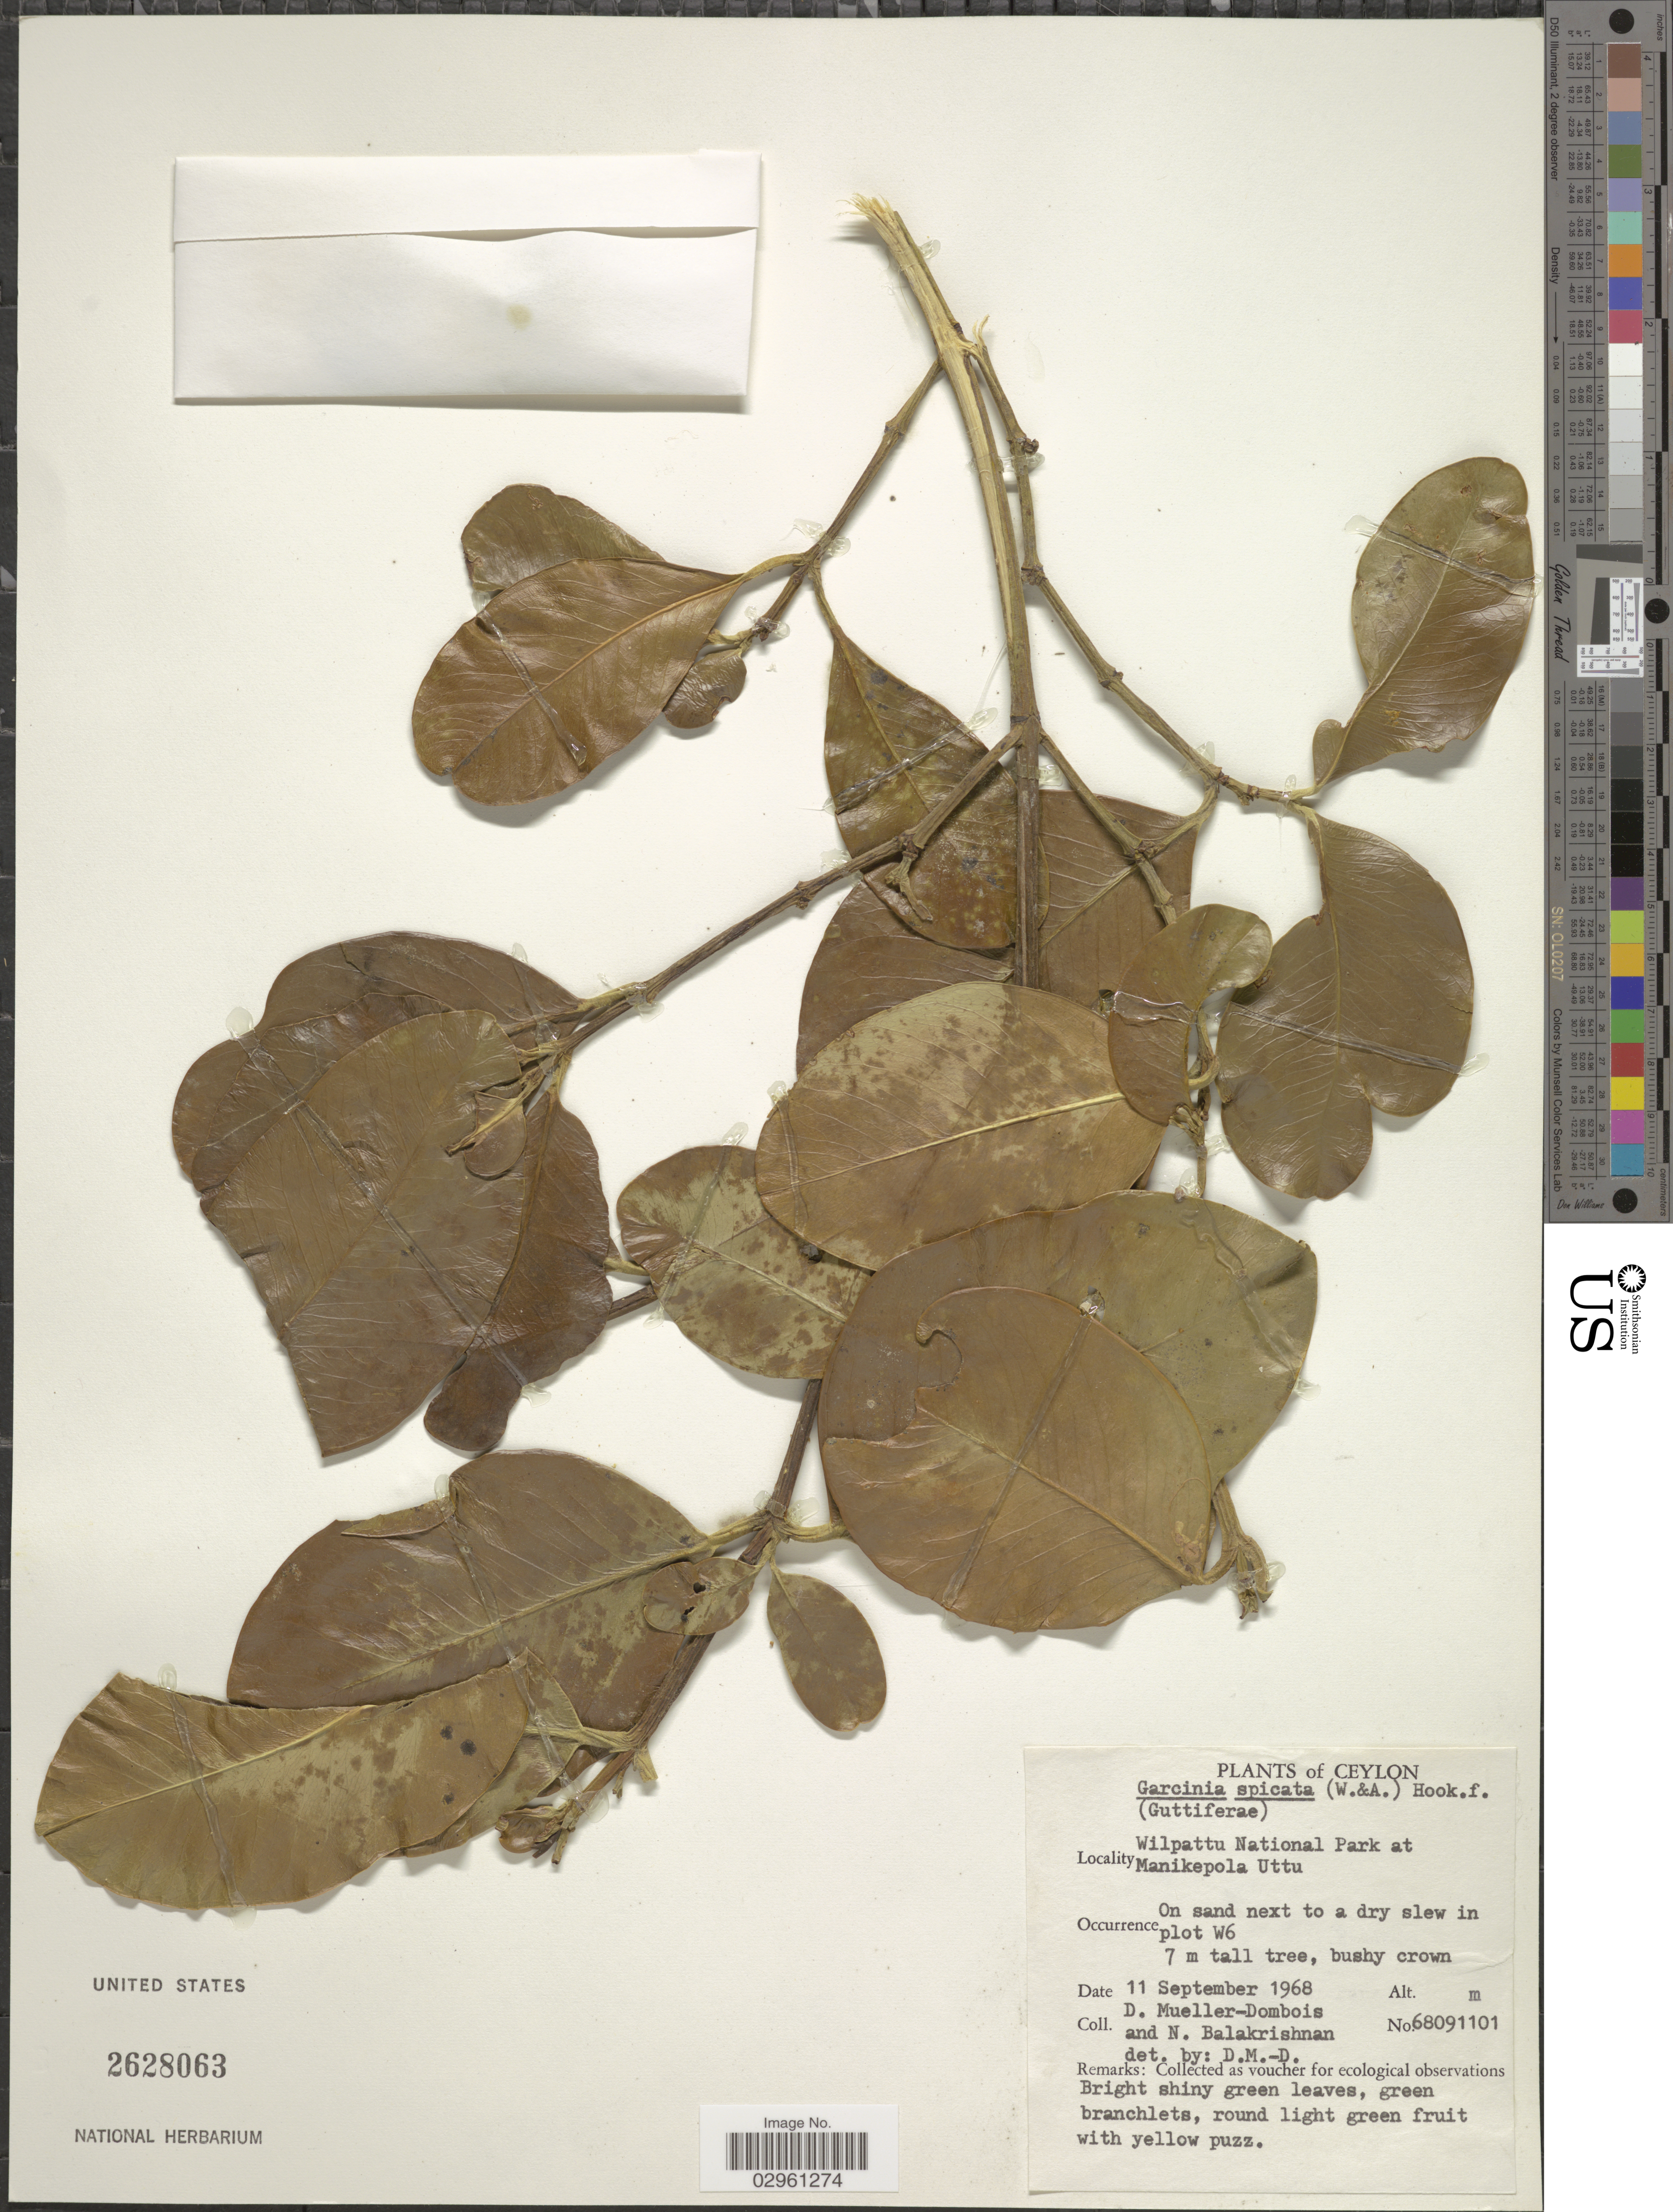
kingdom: Plantae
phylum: Tracheophyta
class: Magnoliopsida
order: Malpighiales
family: Clusiaceae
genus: Garcinia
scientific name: Garcinia spicata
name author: Hook. f.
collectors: D. Mueller-Dombois & N. Balakrishnan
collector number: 68091101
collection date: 1968-09-11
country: Sri Lanka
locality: Ceylon. Wilpattu National Park at Manikepola Uttu.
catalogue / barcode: US 2628063